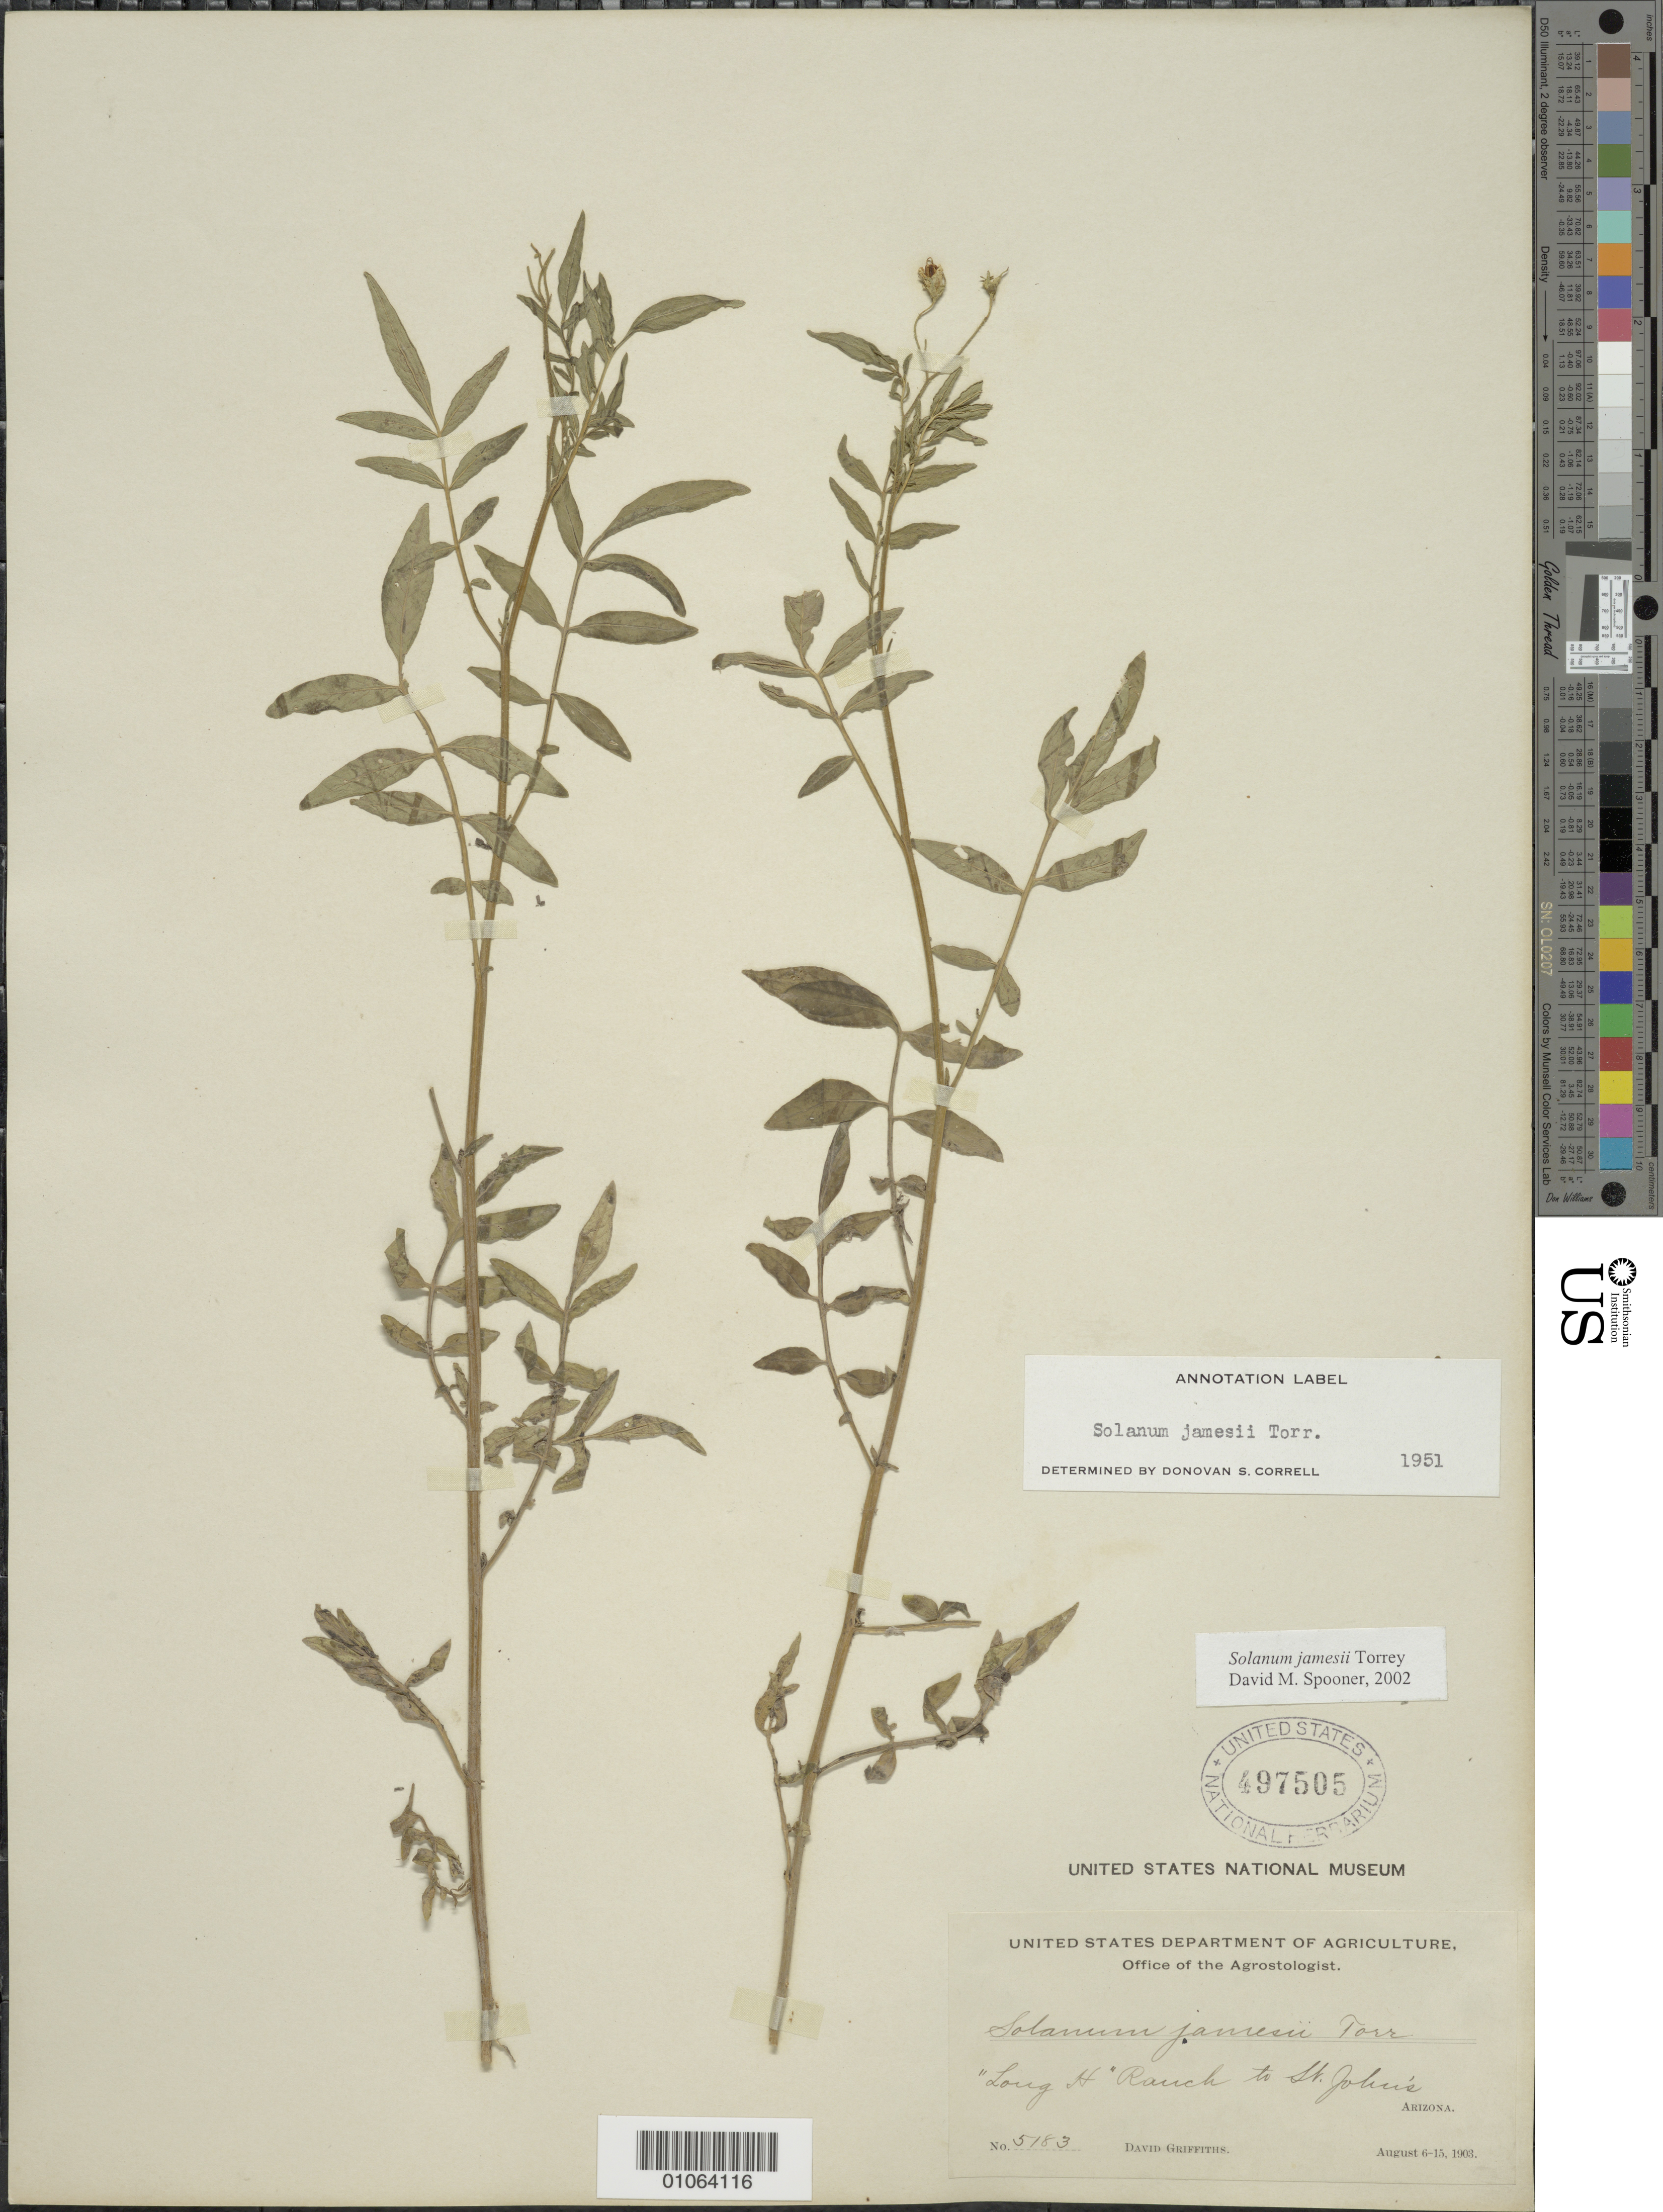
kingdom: Plantae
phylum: Tracheophyta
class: Magnoliopsida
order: Solanales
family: Solanaceae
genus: Solanum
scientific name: Solanum jamesii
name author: Torr.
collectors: D. Griffiths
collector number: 5183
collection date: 1903-08-06/1903-08-15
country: United States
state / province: Arizona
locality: Long H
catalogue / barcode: US 497505